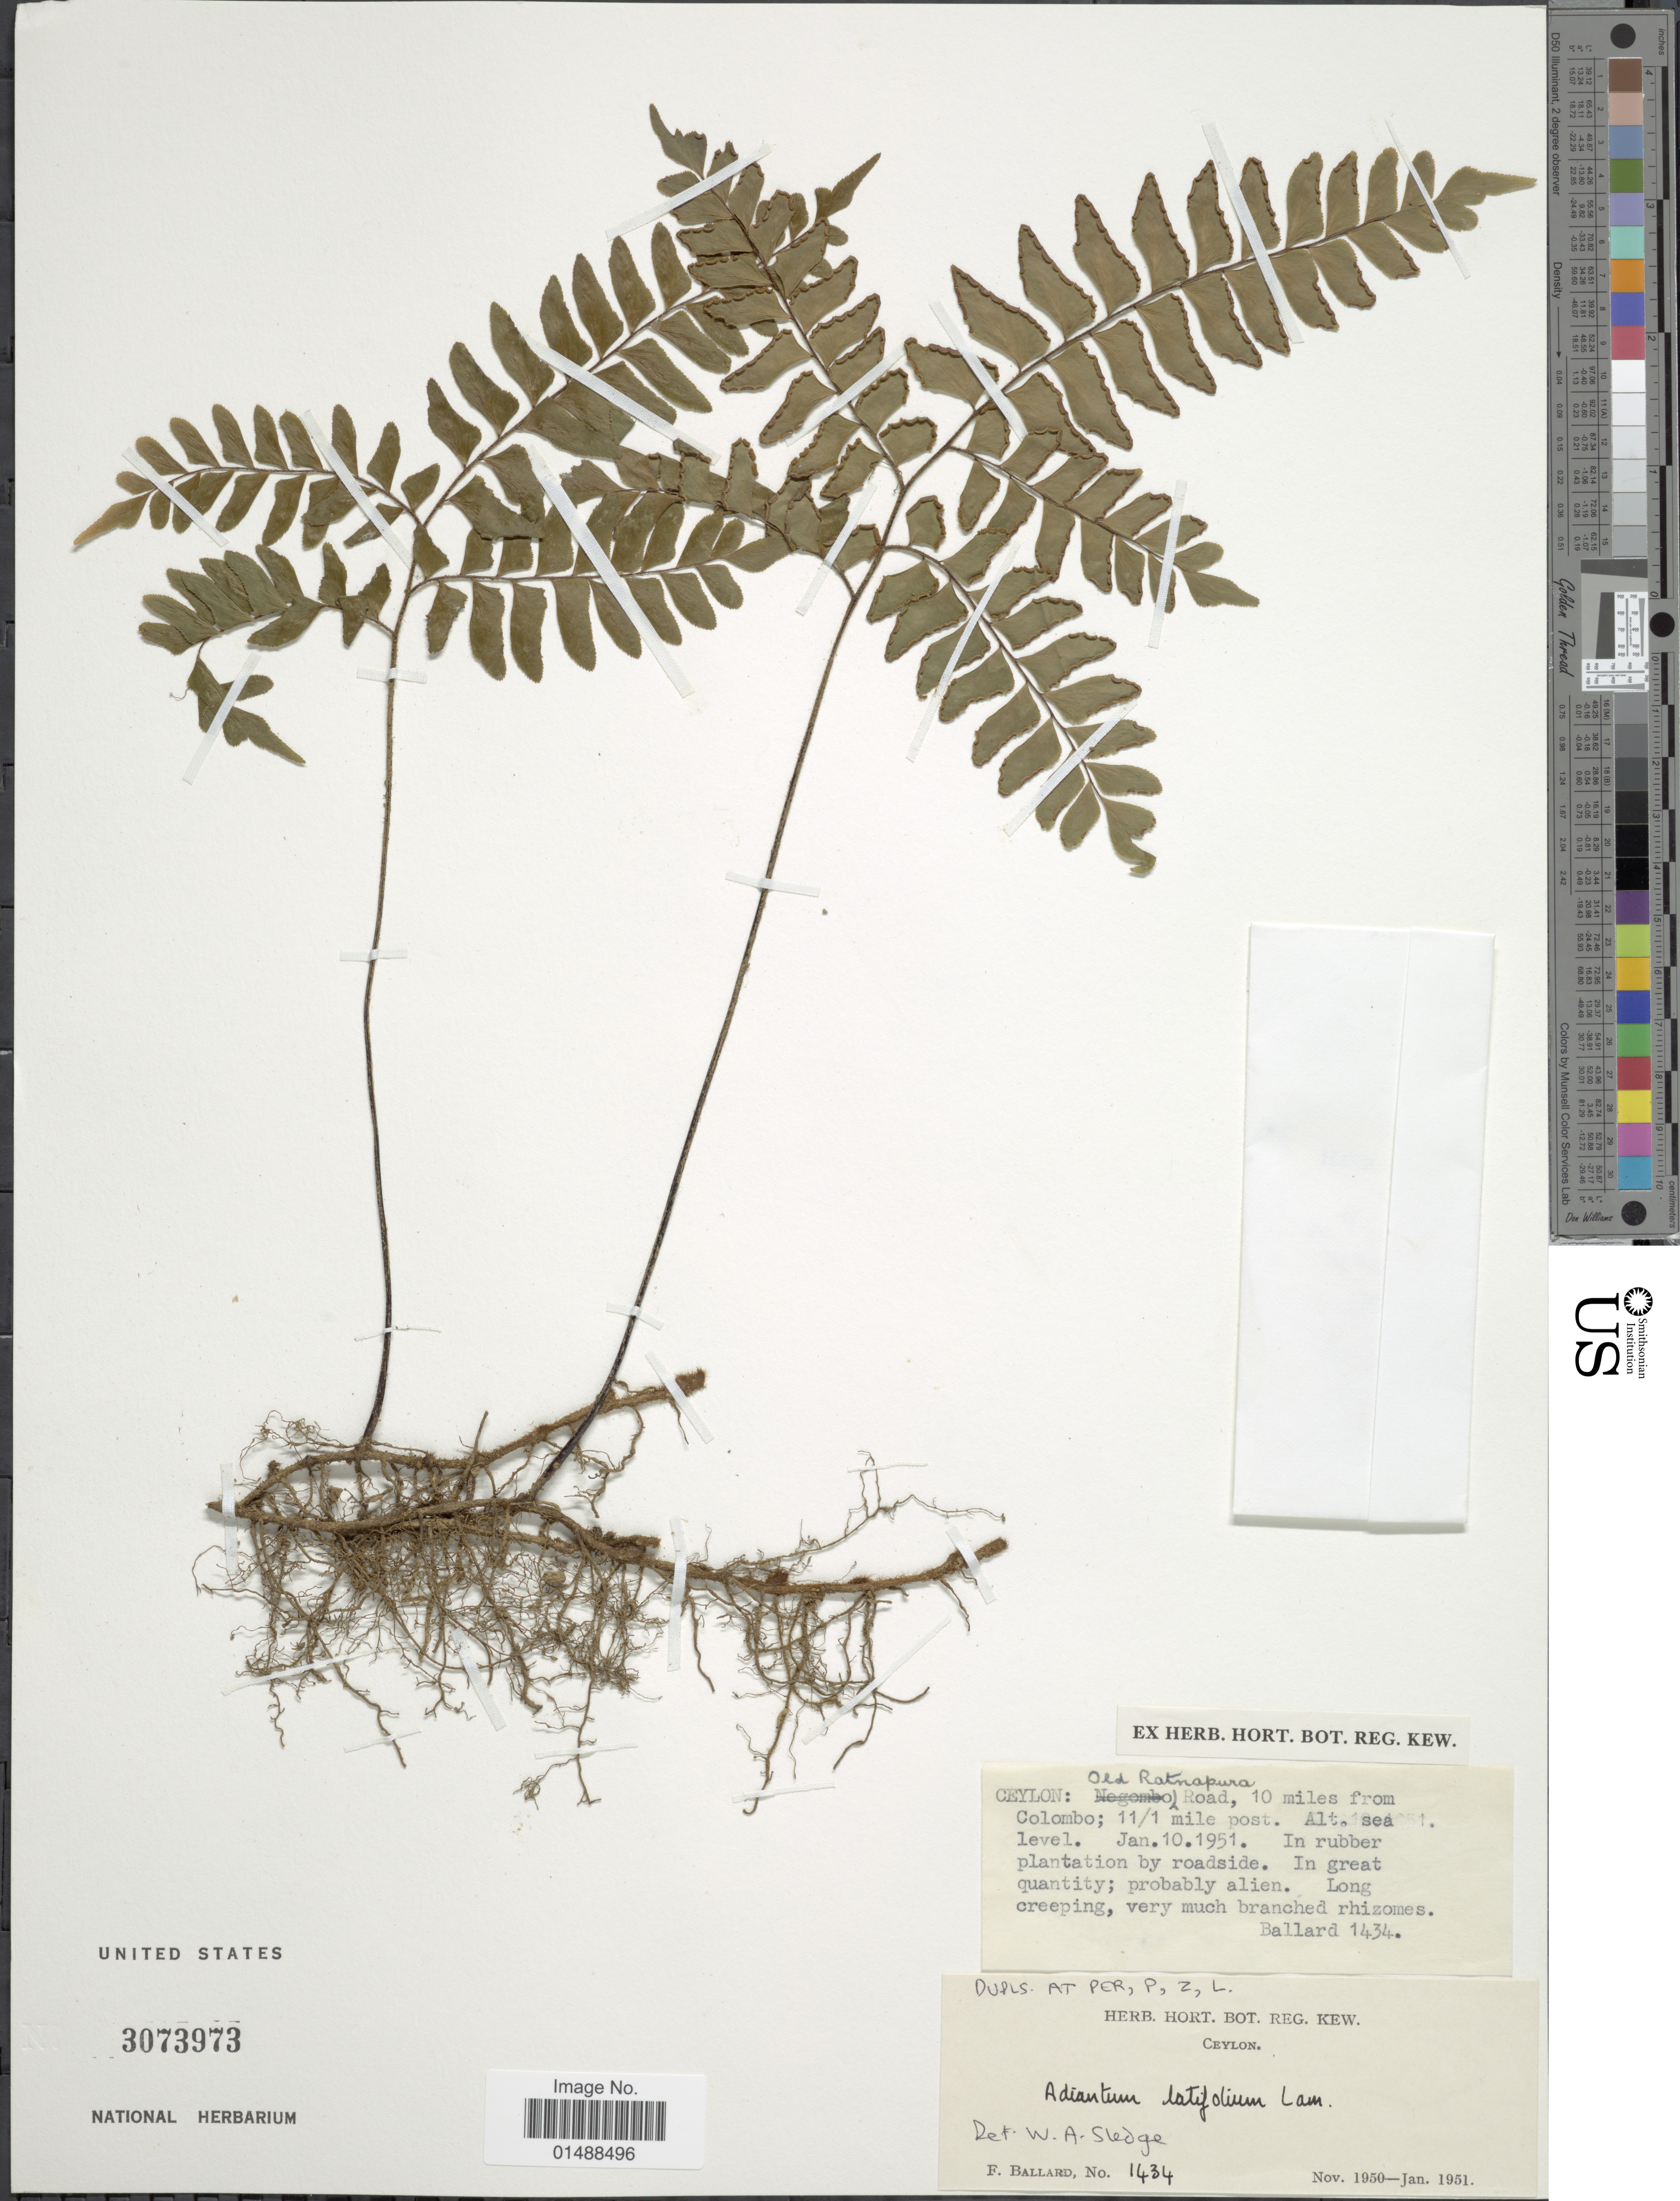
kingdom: Plantae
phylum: Tracheophyta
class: Polypodiopsida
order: Polypodiales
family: Pteridaceae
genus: Adiantum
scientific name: Adiantum latifolium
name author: Lam.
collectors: F. Ballard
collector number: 1434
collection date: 1951-01-10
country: Sri Lanka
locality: Ceylon: old Ratnapura, 10 miles from Colombo; 11/1 mile post.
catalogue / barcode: US 3073973